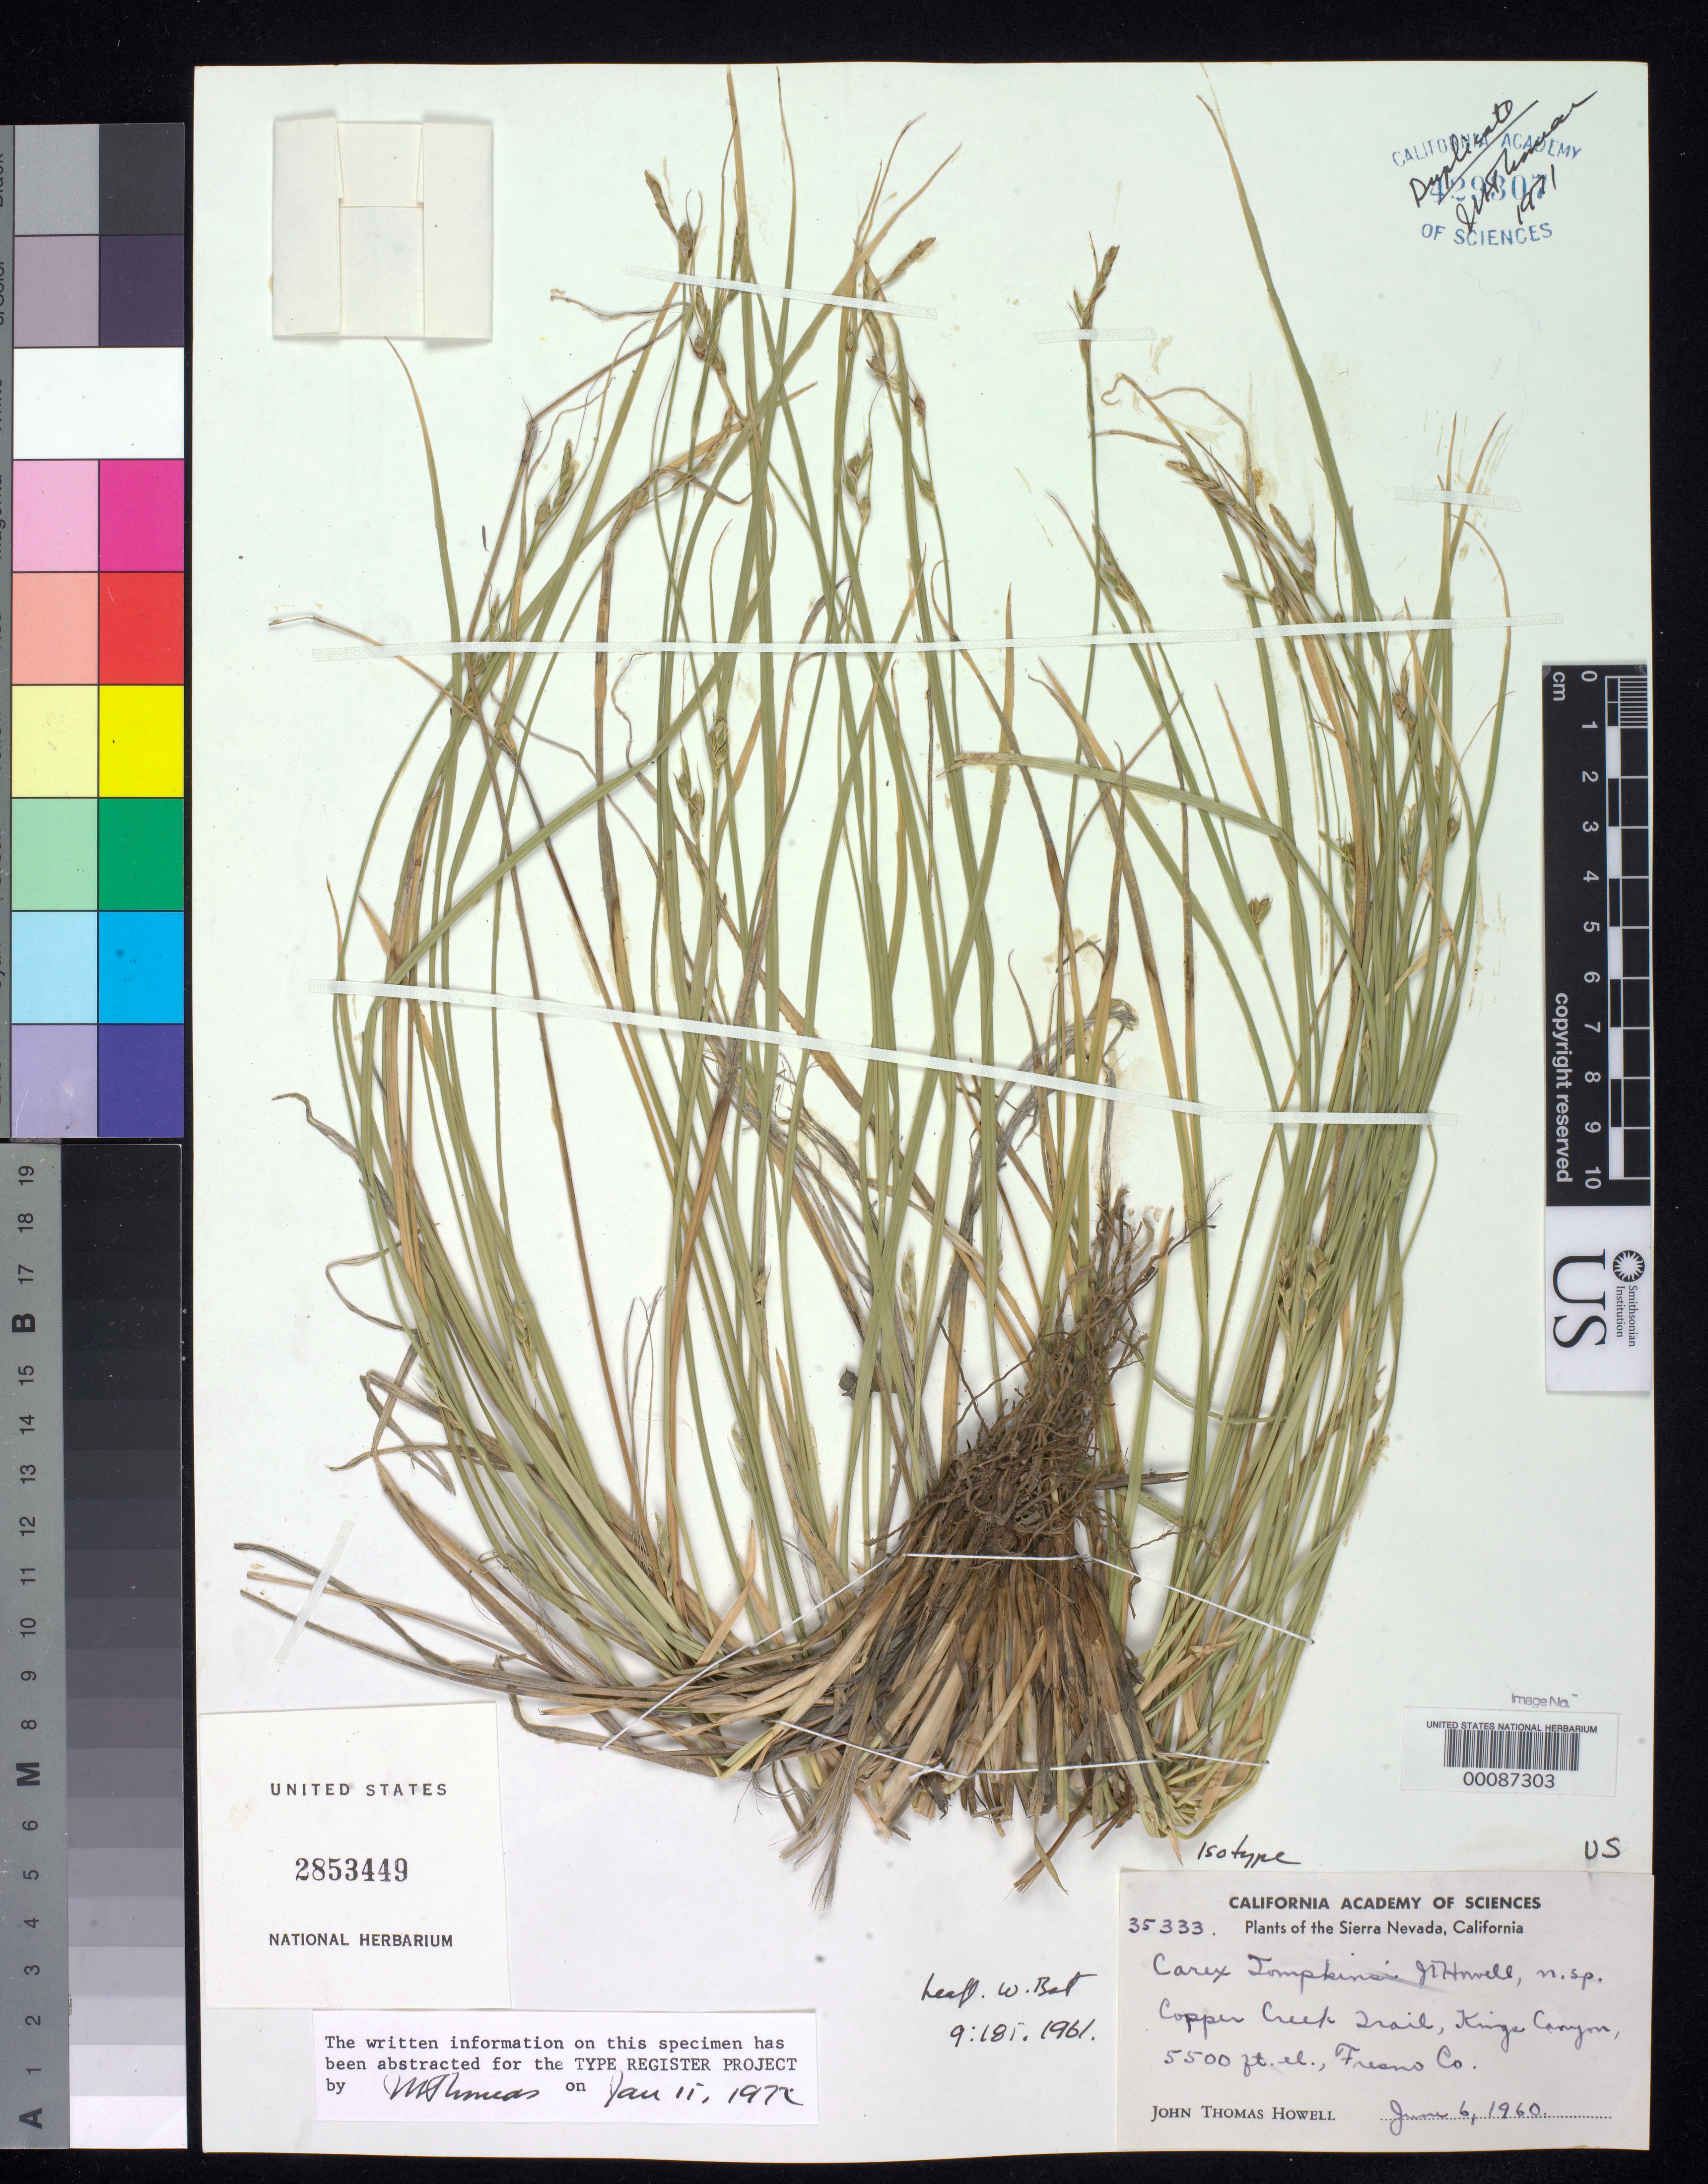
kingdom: Plantae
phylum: Tracheophyta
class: Liliopsida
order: Poales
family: Cyperaceae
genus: Carex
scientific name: Carex tompkinsii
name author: J.T. Howell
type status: Isotype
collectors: J. T. Howell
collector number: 35333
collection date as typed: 06 Jun 1960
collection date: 1960-06-06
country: United States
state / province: California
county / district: Fresno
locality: Sierra Nevada, Copper Creek trail, Kings Canyon.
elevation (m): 1676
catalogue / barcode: US 2853449